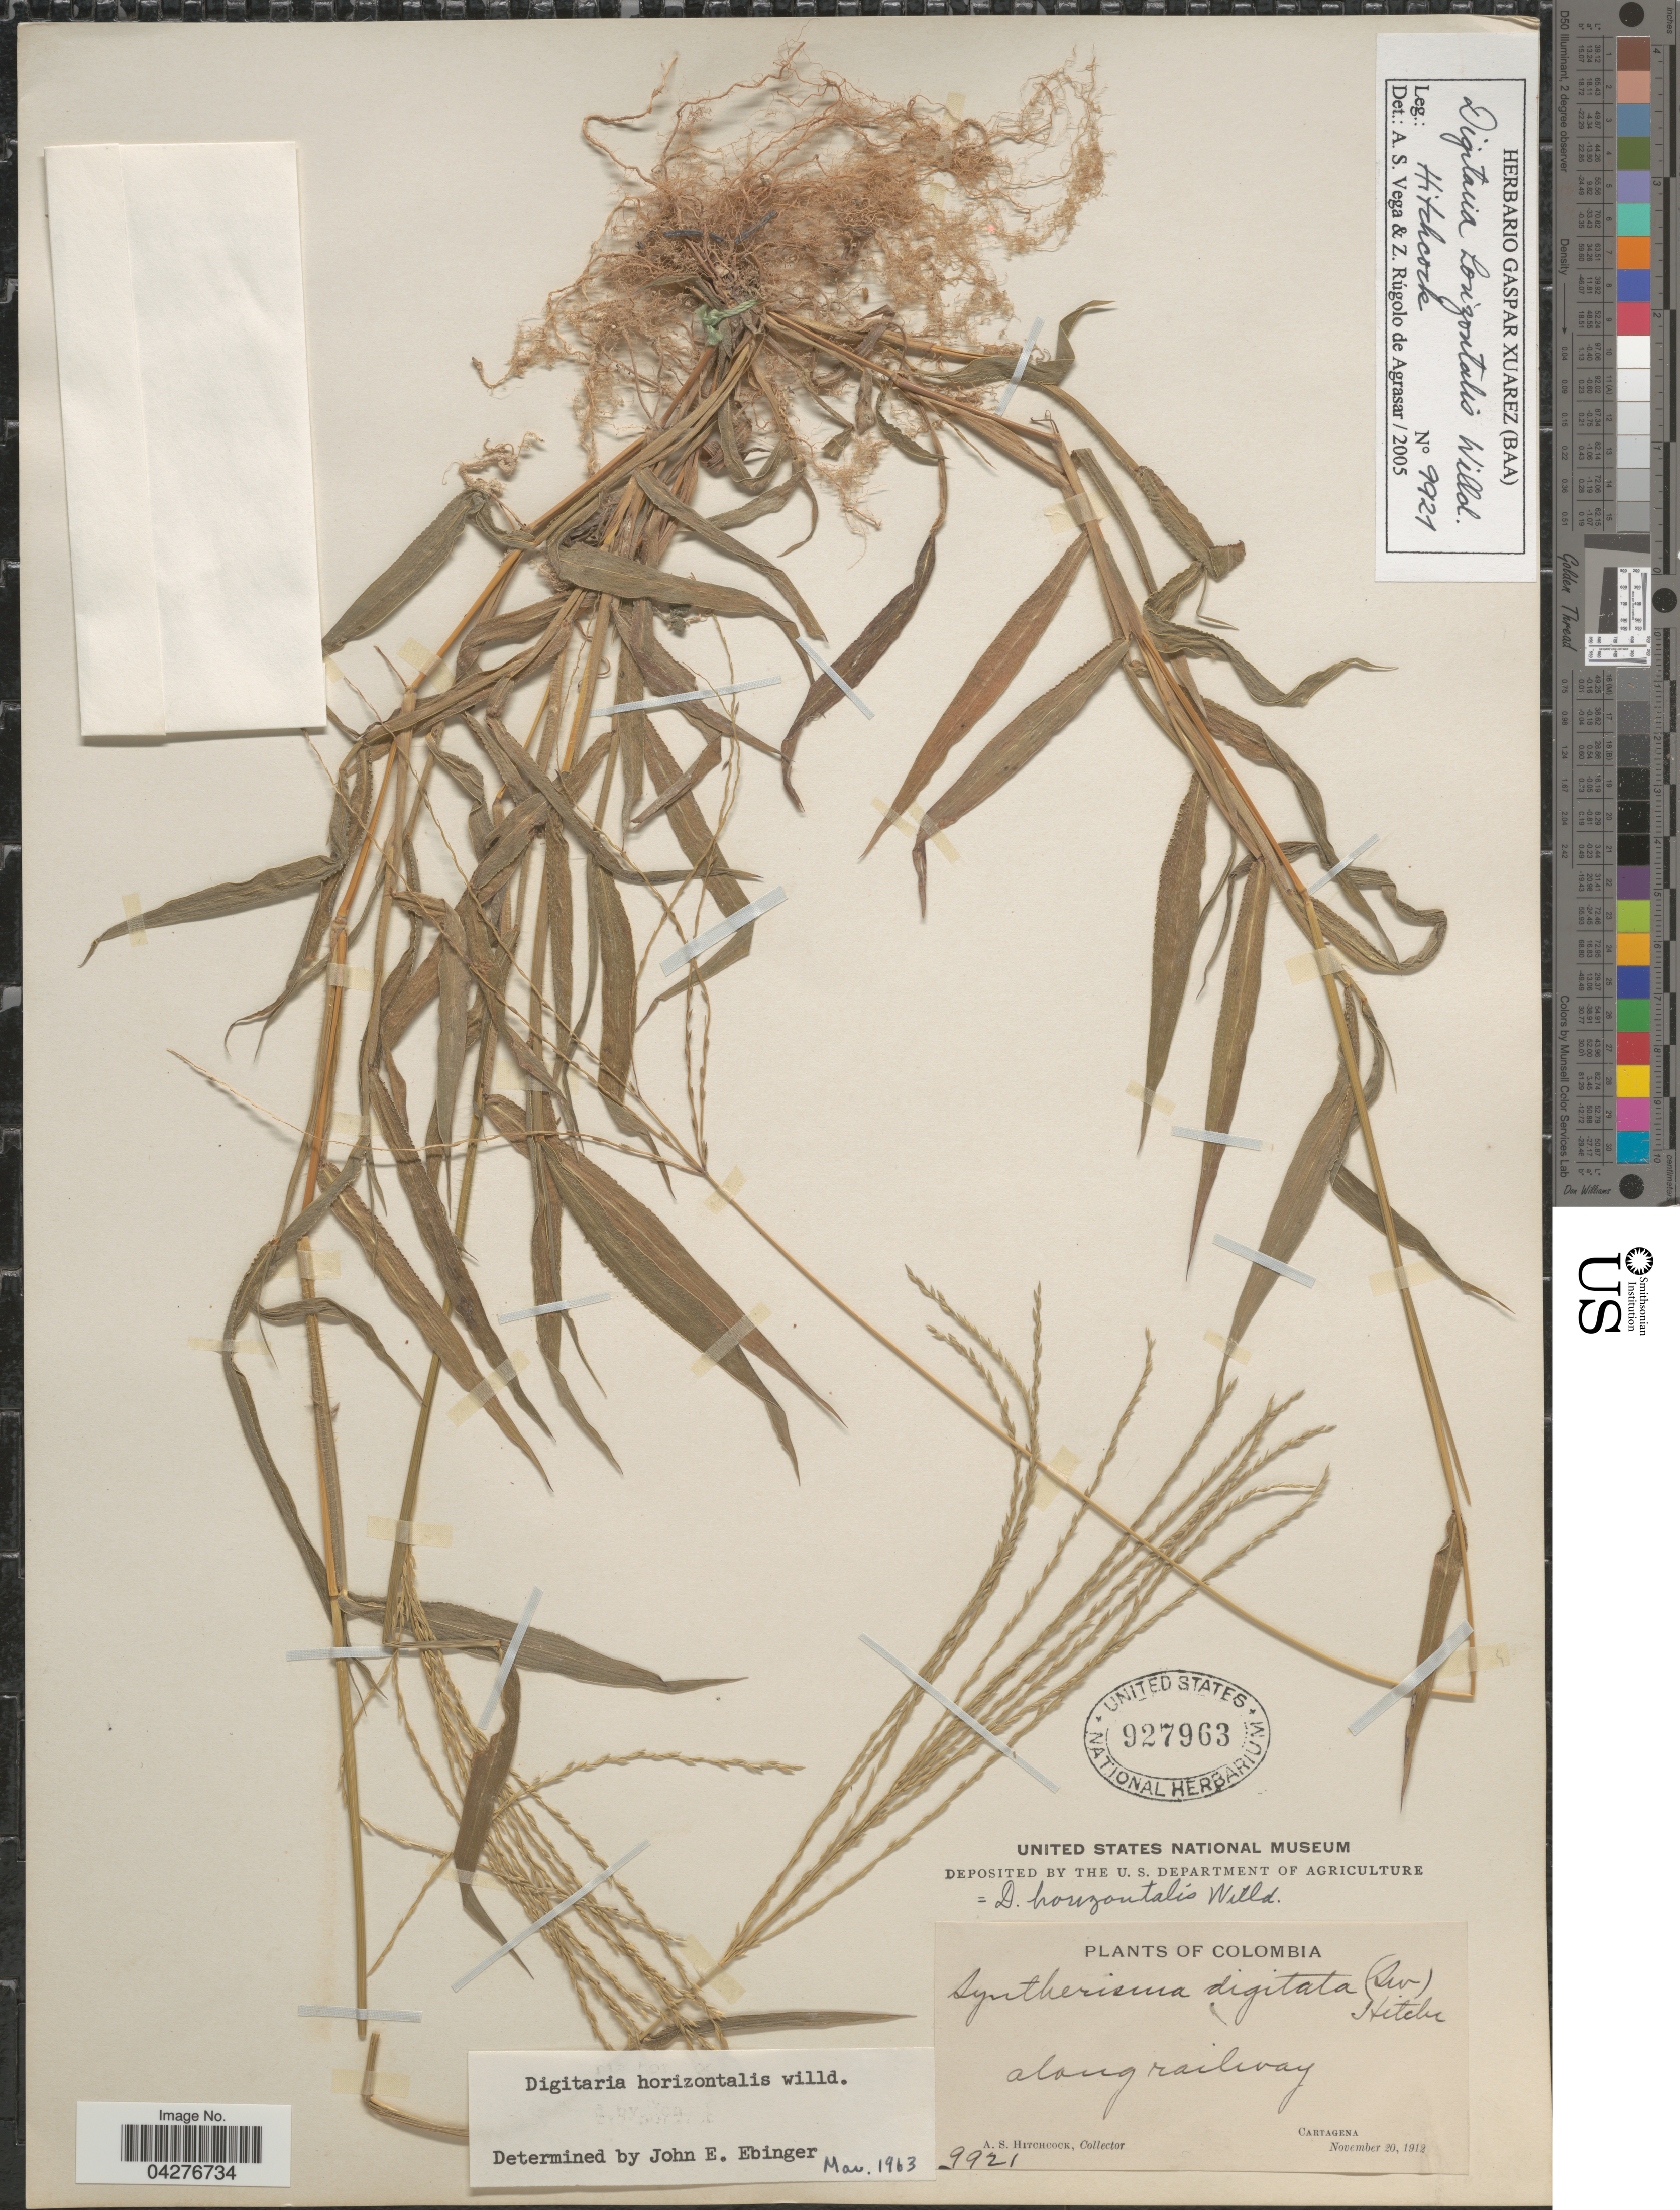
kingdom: Plantae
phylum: Tracheophyta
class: Liliopsida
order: Poales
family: Poaceae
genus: Digitaria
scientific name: Digitaria horizontalis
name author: Willd.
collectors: A. S. Hitchcock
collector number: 9921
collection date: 1912-11-20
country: Colombia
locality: Along railway Cartagena.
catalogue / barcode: US 927963